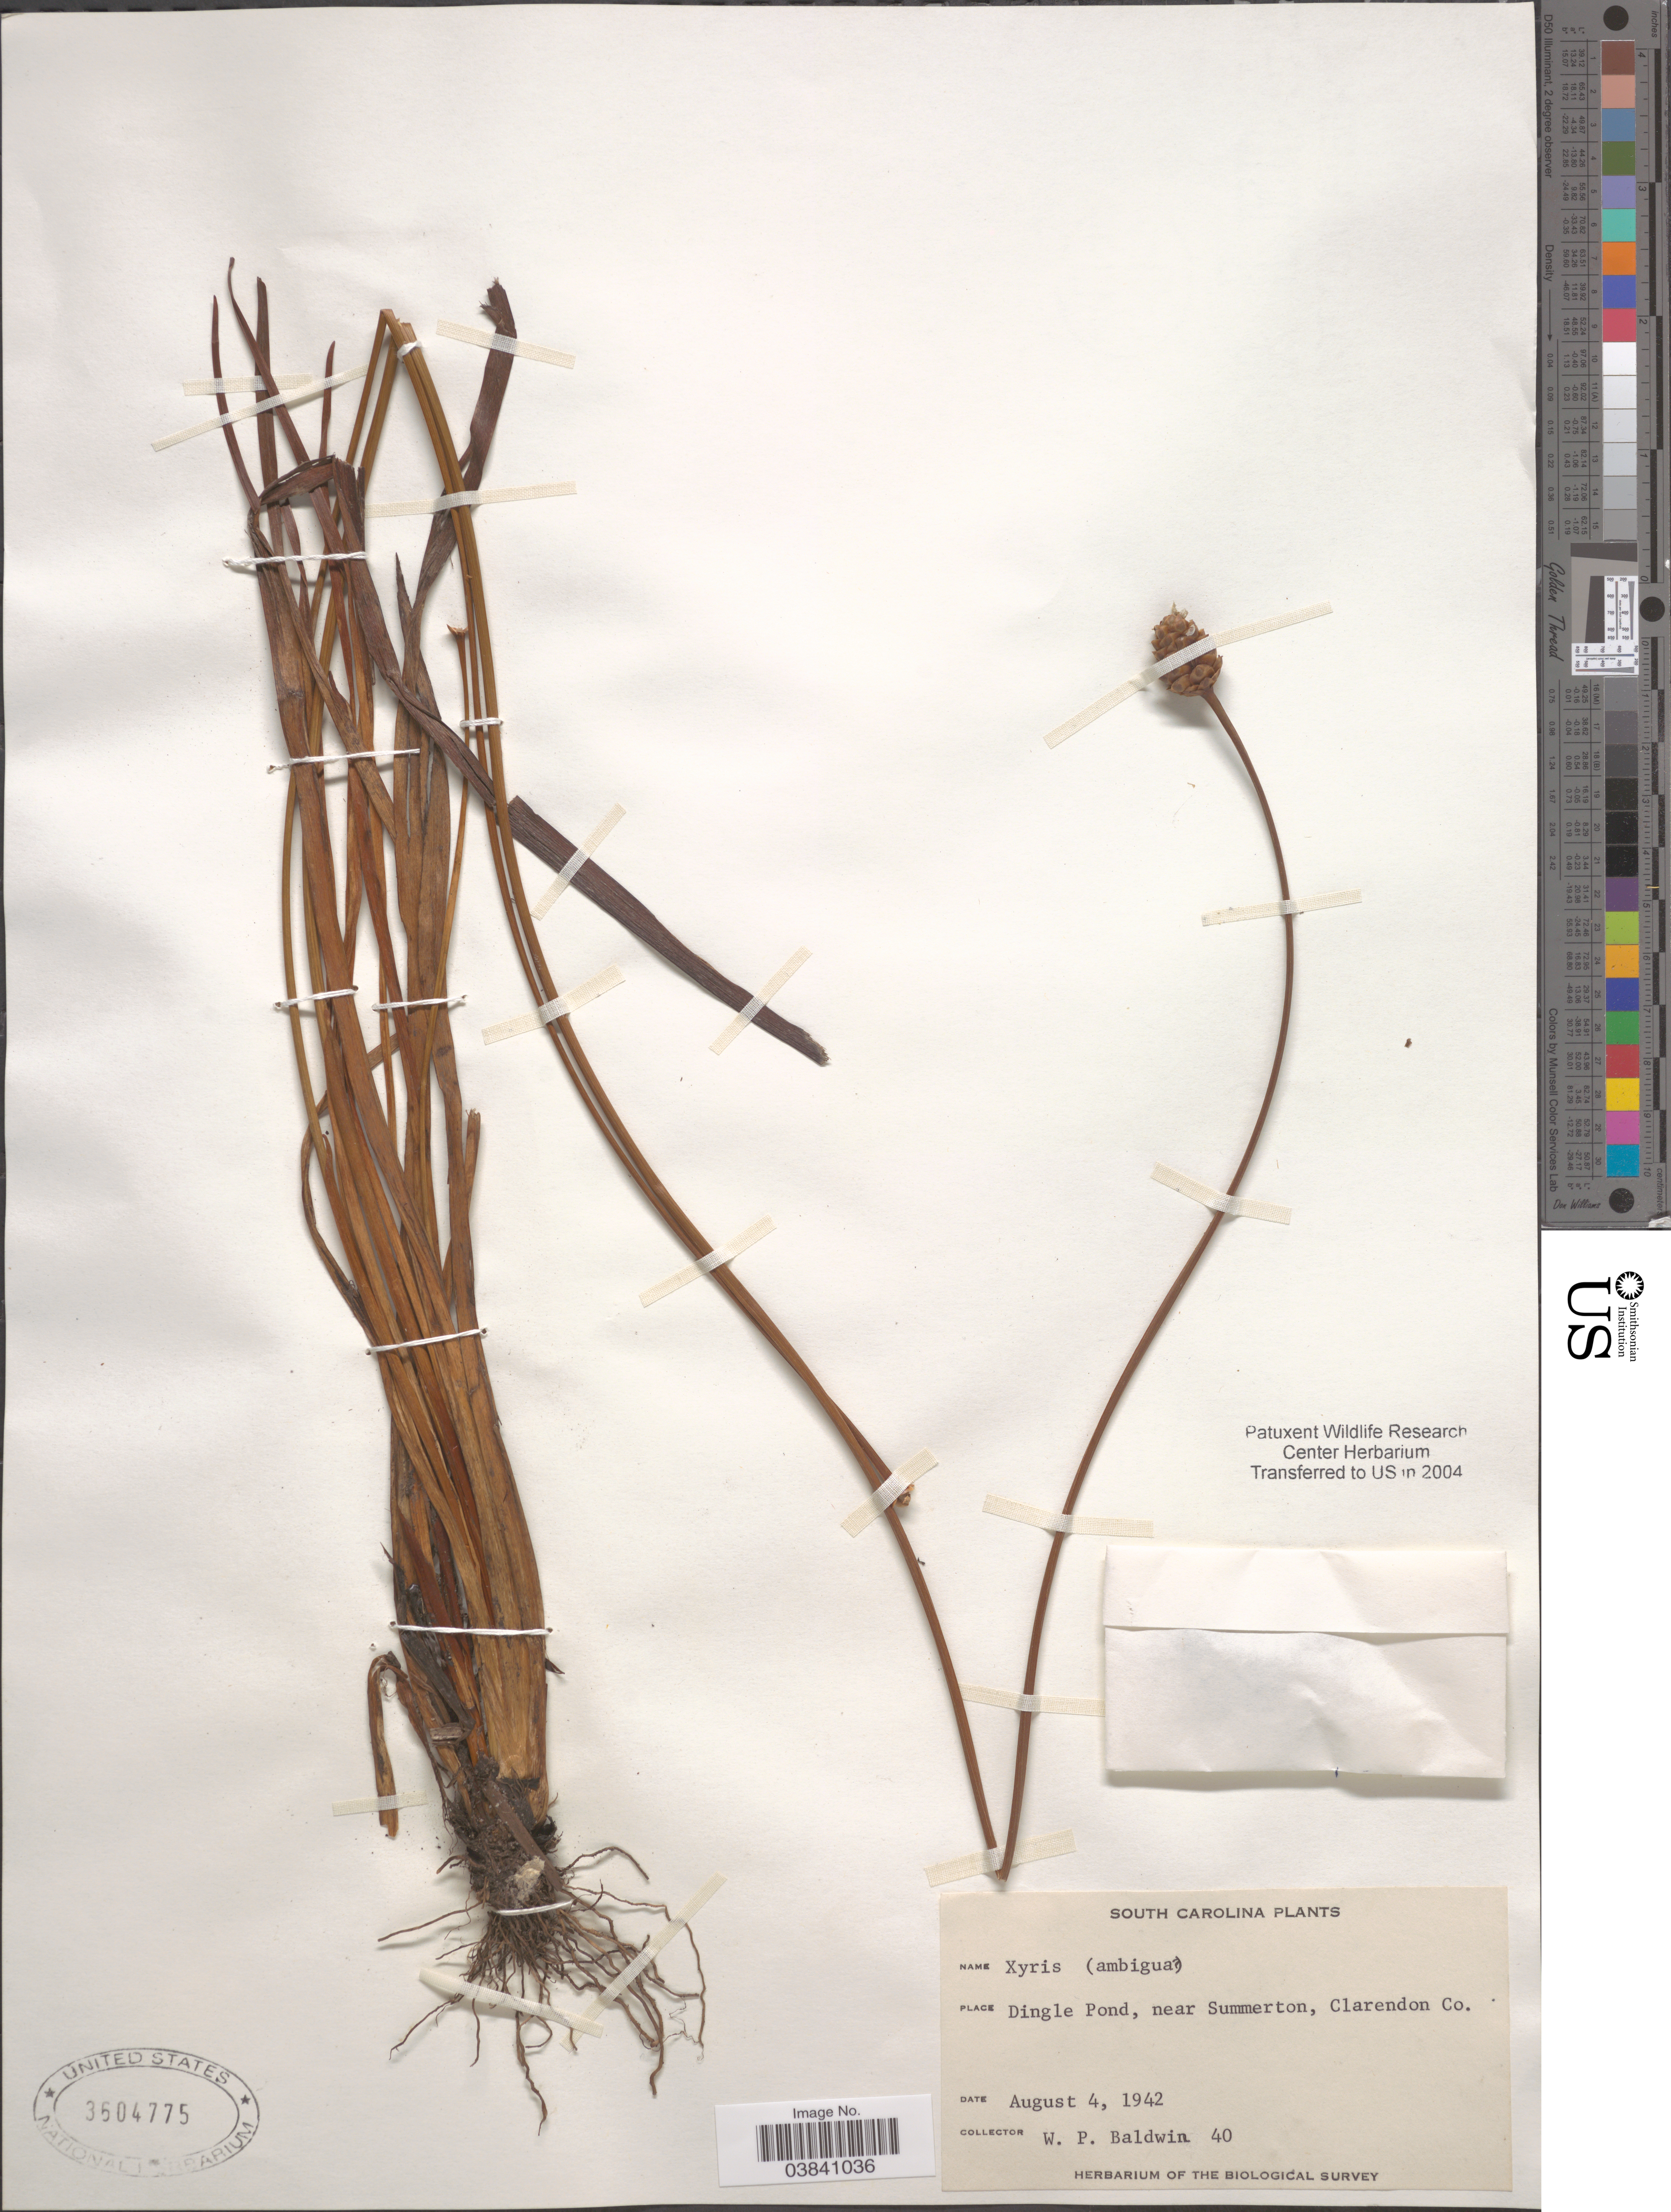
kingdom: Plantae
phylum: Tracheophyta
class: Liliopsida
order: Poales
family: Xyridaceae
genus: Xyris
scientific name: Xyris ambigua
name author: Beyr. ex Kunth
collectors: W. Baldwin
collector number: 40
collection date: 1942-08-04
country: United States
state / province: South Carolina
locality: Dingle Pond, near Summerton, Clarendon Co.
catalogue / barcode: US 3604775